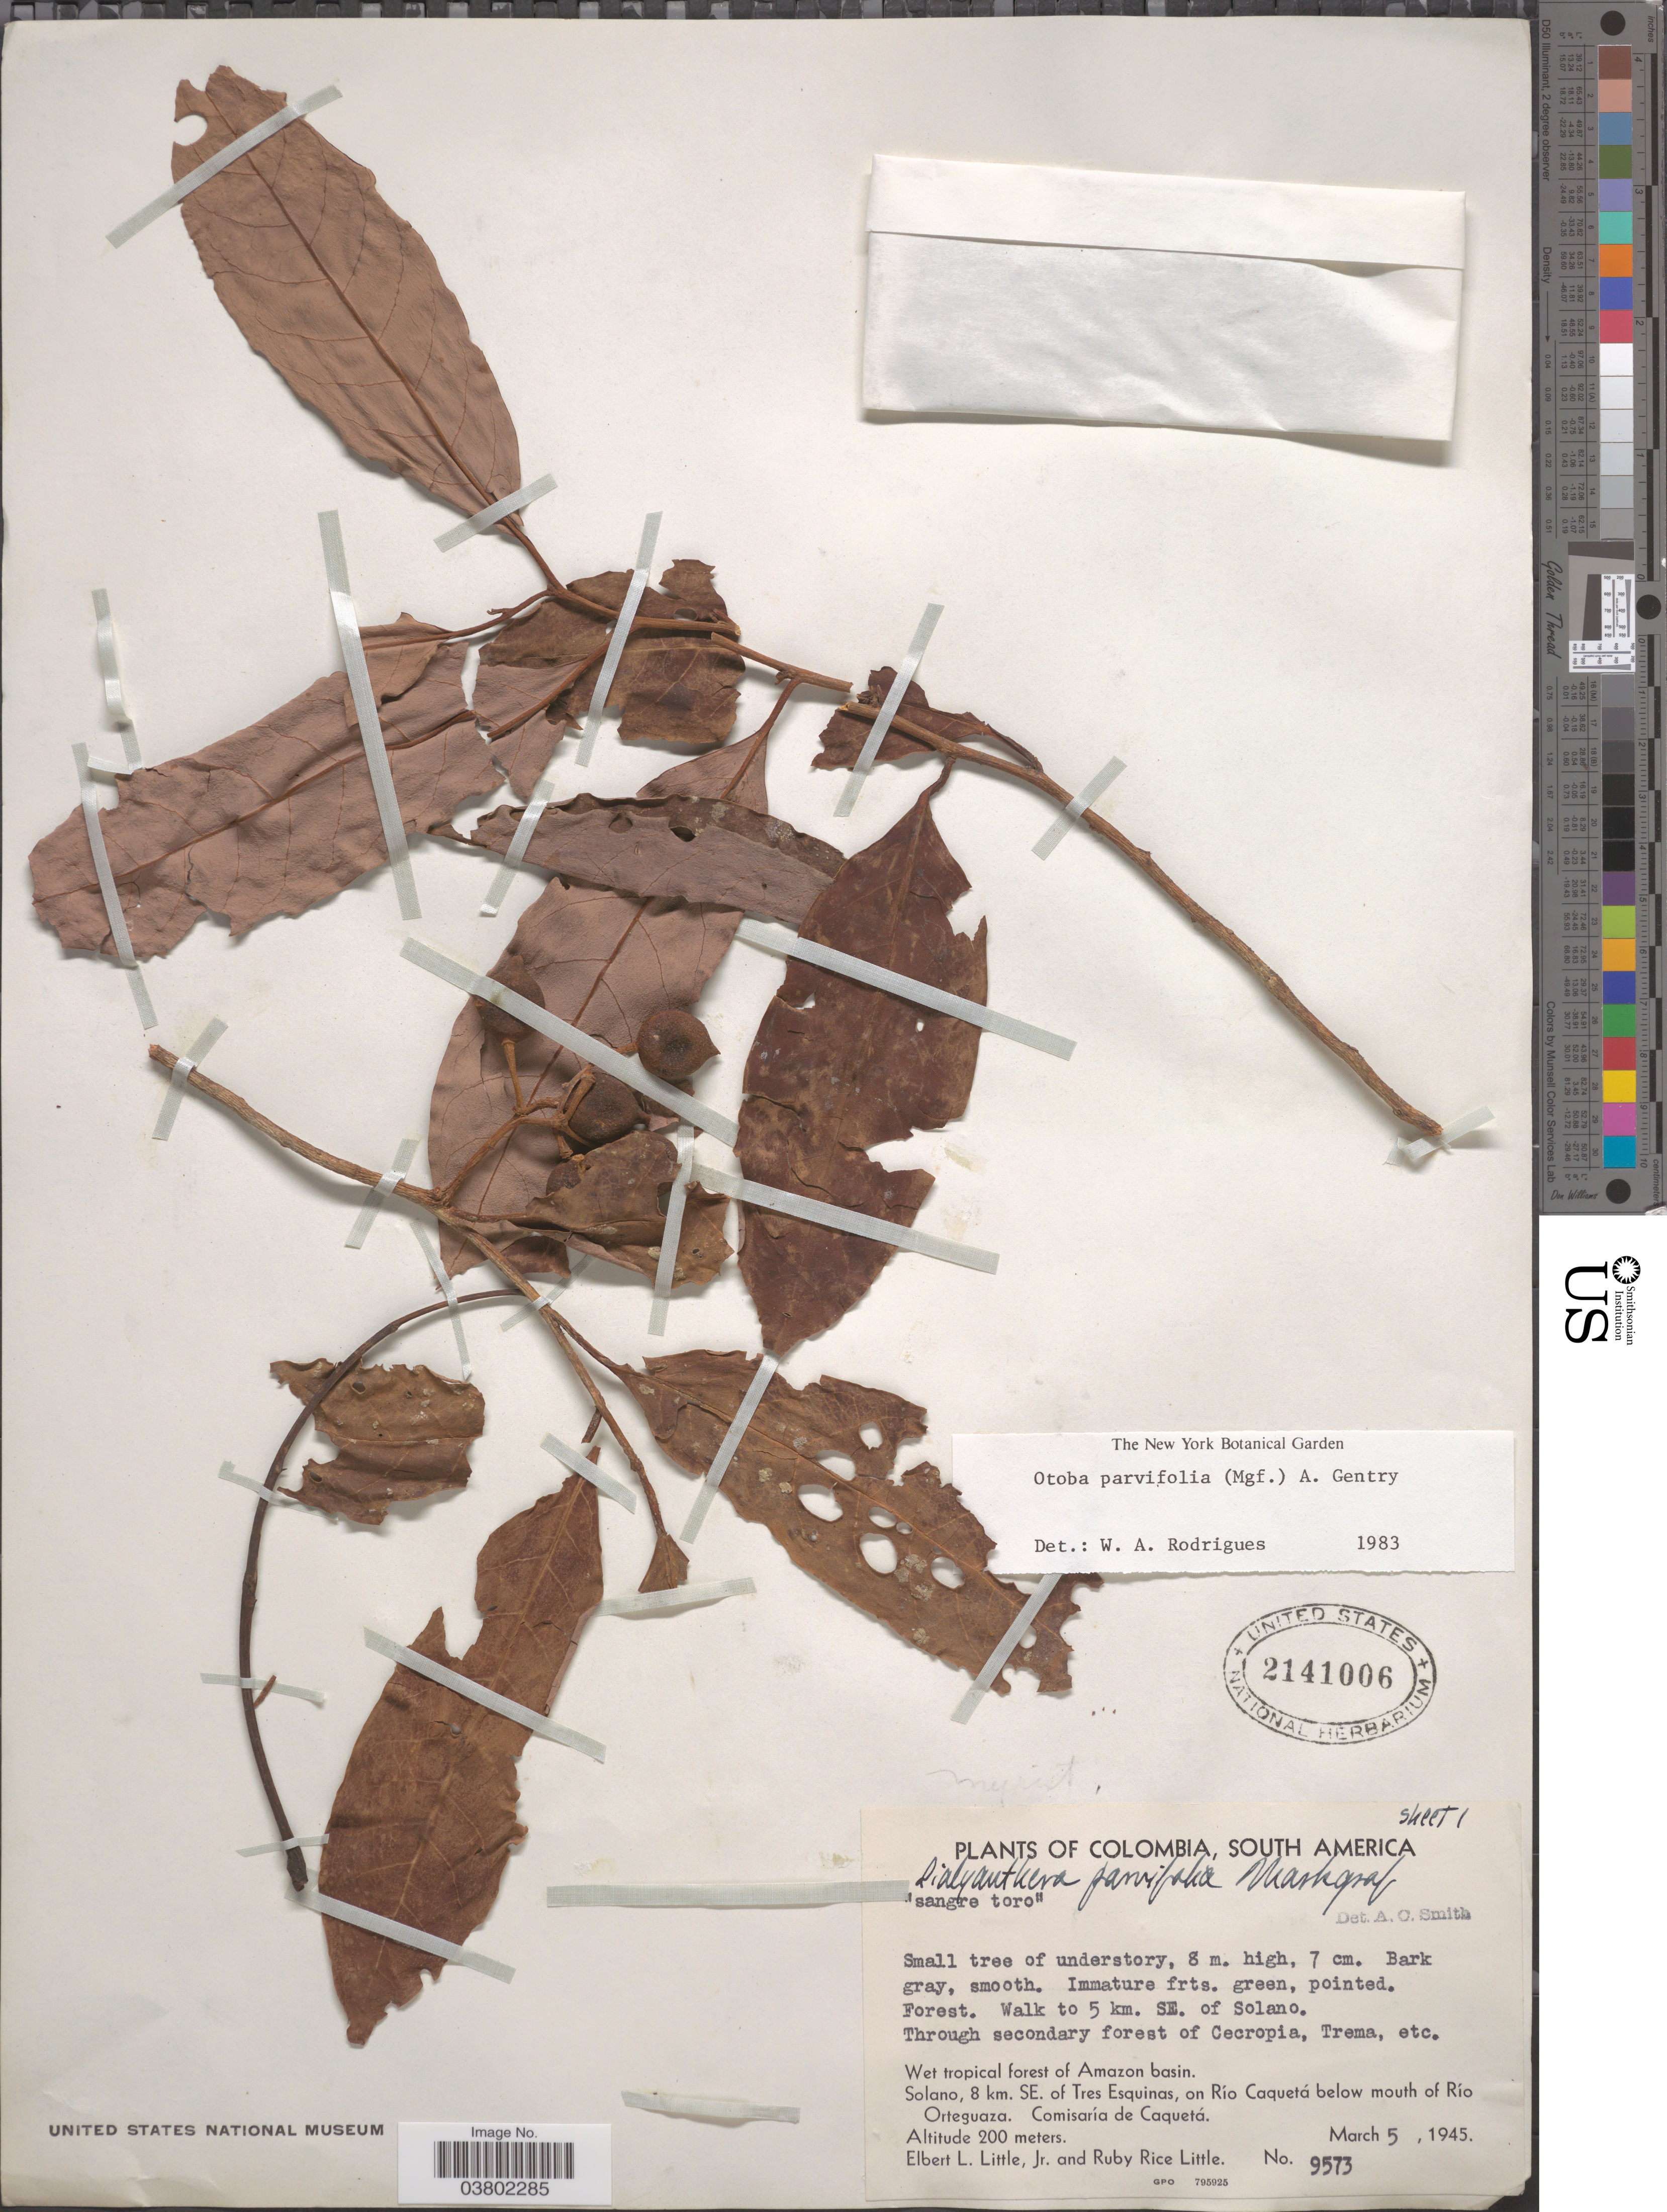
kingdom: Plantae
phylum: Tracheophyta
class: Magnoliopsida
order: Magnoliales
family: Myristicaceae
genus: Otoba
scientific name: Otoba parvifolia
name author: (Markgr.) A.H. Gentry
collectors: E. L. Little & R. R. Little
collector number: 9573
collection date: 1945-03-05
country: Colombia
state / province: Caquetá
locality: Walk to 5 km. SE. of Solano. Wet tropical forest of Amazon basin. Solano, 8 km. SE. of Tres Esquinas, on Río Caquetá below mouth of Río Orteguaza. Comisaría de Caquetá.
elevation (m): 200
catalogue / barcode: US 2141006